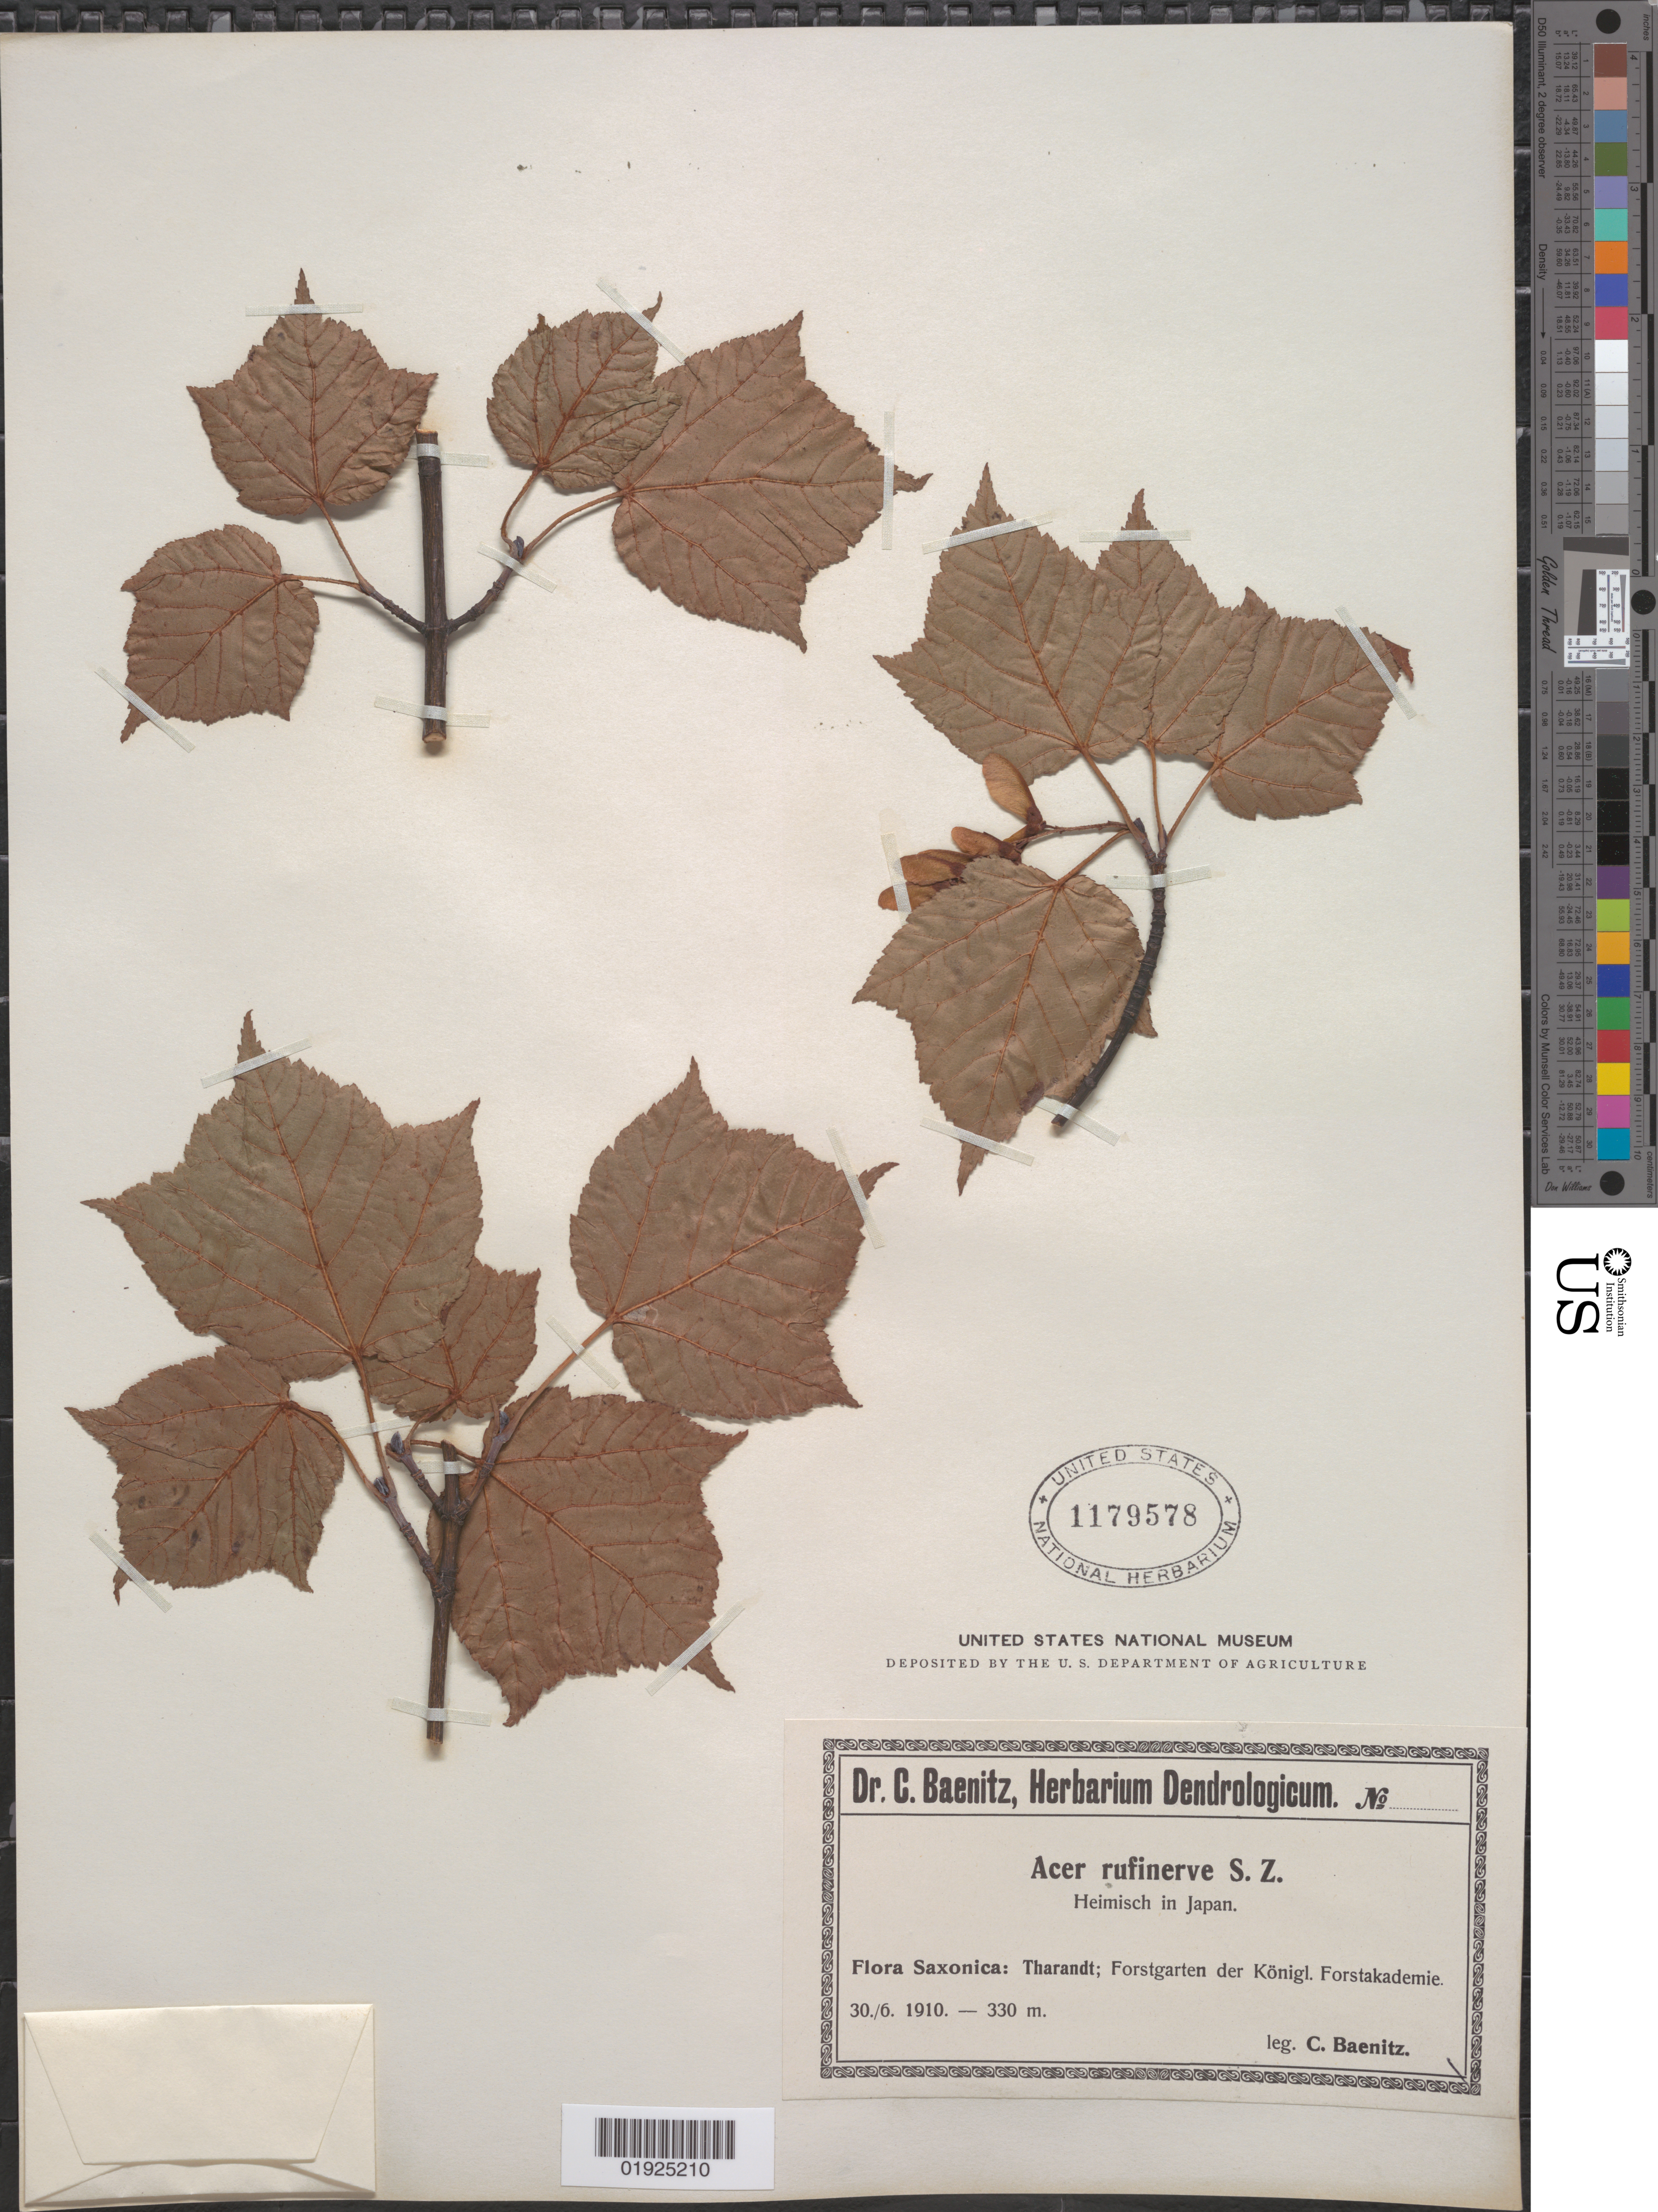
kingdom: Plantae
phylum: Tracheophyta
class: Magnoliopsida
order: Sapindales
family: Sapindaceae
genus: Acer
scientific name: Acer rufinerve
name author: Siebold & Zucc.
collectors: C. G. Baenitz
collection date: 1910-06-30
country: Germany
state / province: Sachsen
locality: Flora Saxonica: Tharandt; Forstgarten der Königl. Forstakademie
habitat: Cultivated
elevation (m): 330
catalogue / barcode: US 1179578